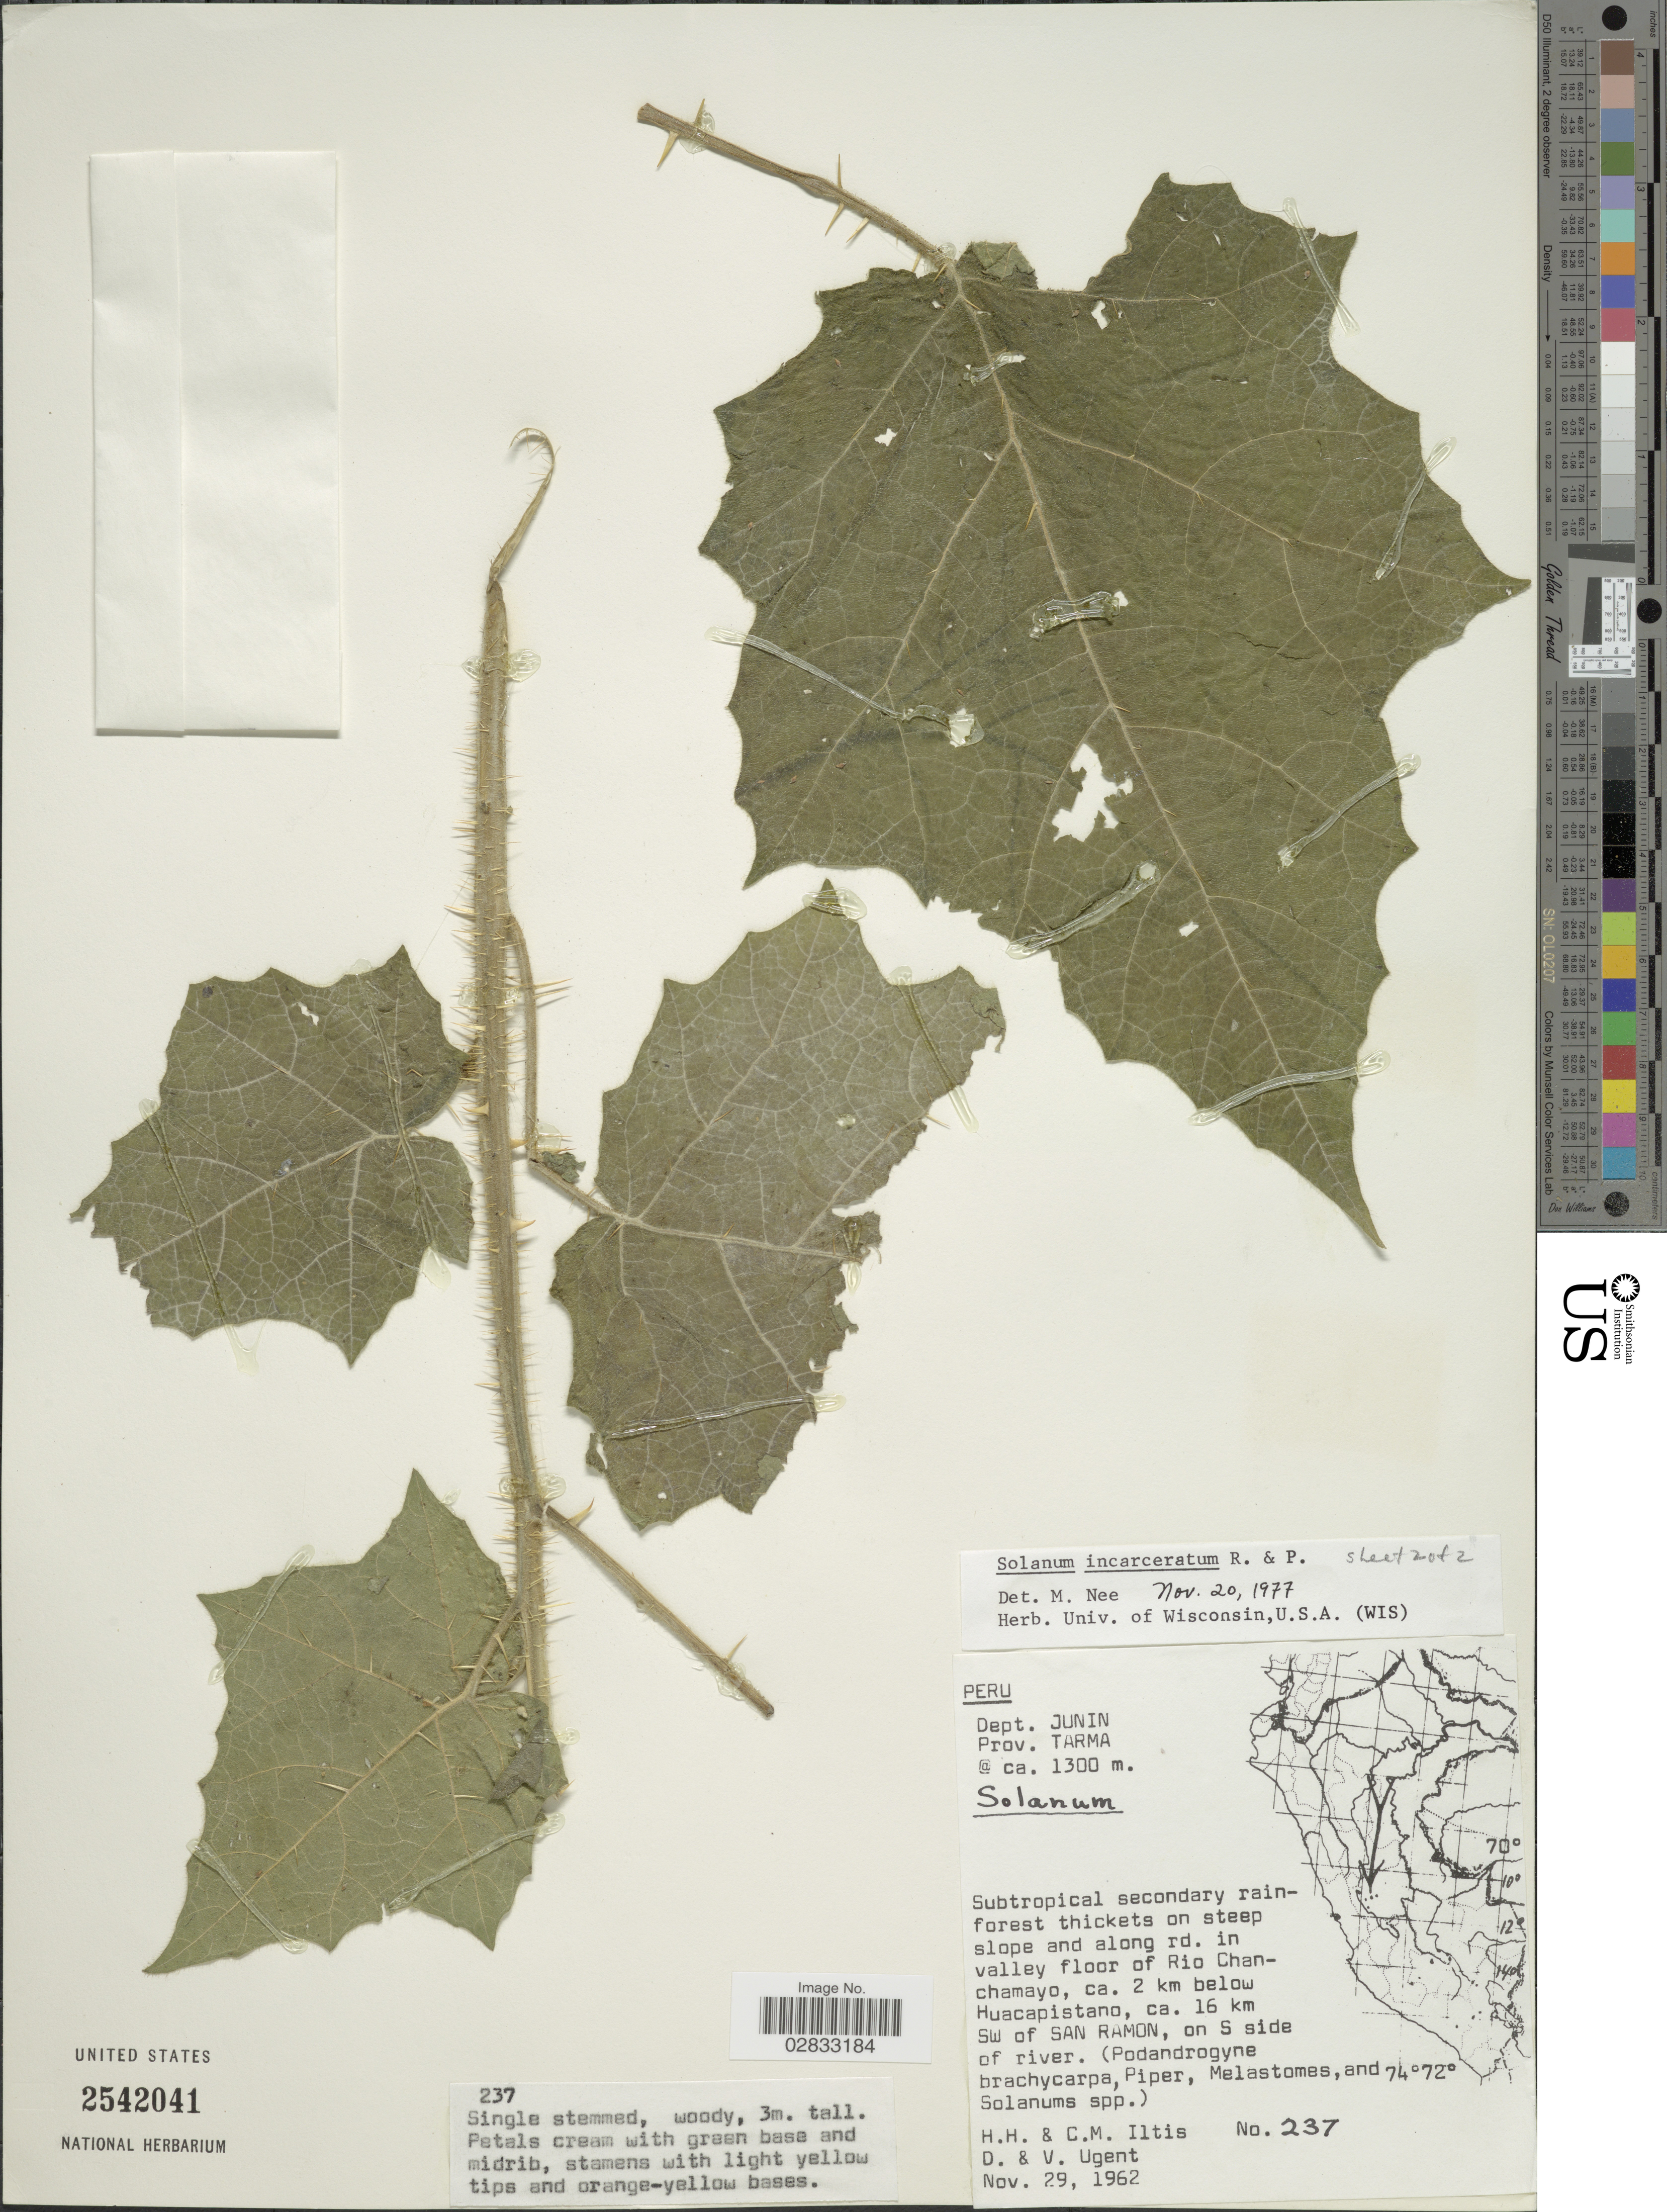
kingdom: Plantae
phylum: Tracheophyta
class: Magnoliopsida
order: Solanales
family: Solanaceae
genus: Solanum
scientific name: Solanum incarceratum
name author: Ruiz & Pav.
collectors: H. H. Iltis, C. M Iltis, D. Ugent & V. Ugent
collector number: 237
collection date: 1962-11-29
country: Peru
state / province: Junín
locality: Dept. Junin. Prov. Tarma. Subtropical secondary rainforest thickets on steep slope and along rd. in valley floor of Rio Chanchamayo, ca. 2 km below Huacapistano, ca. 16 km SW of San Ramon, on S side of river.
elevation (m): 1300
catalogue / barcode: US 2542041